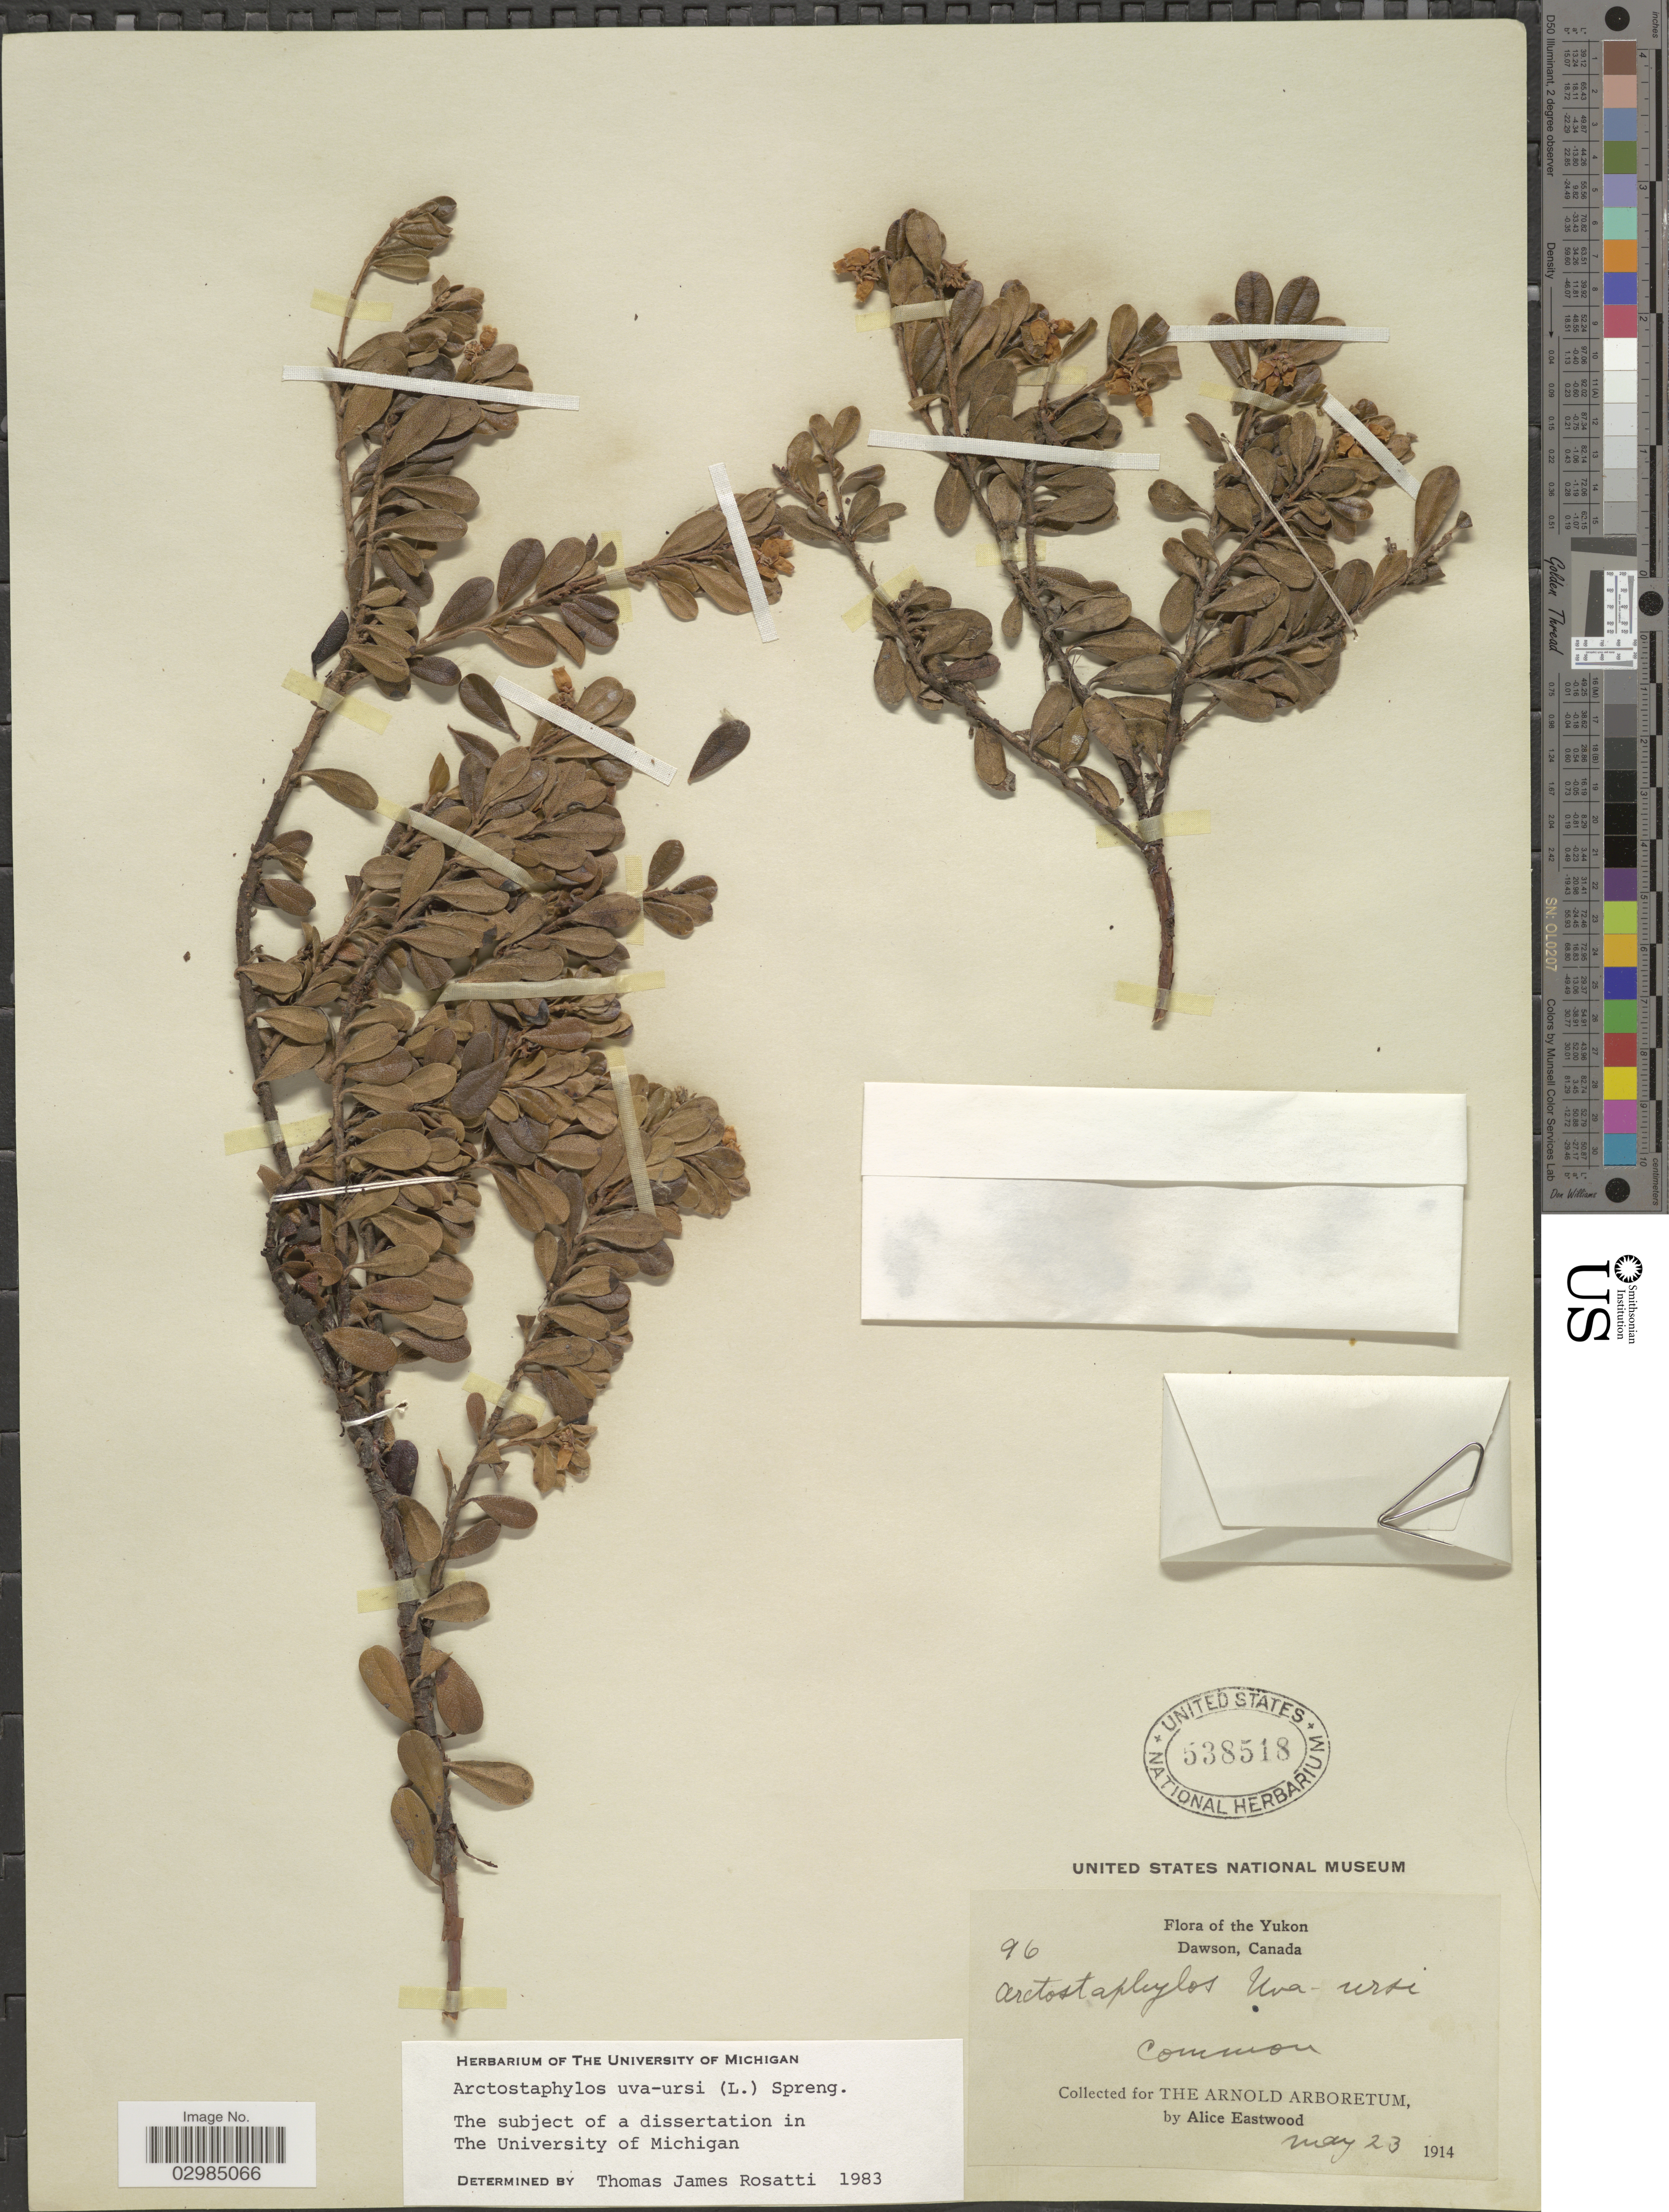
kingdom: Plantae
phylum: Tracheophyta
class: Magnoliopsida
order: Ericales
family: Ericaceae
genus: Arctostaphylos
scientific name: Arctostaphylos uva-ursi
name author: (L.) Spreng.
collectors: A. Eastwood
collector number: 96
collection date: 1914-05-23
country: Canada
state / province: Yukon Territory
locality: Yukon. Dawson.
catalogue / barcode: US 538518